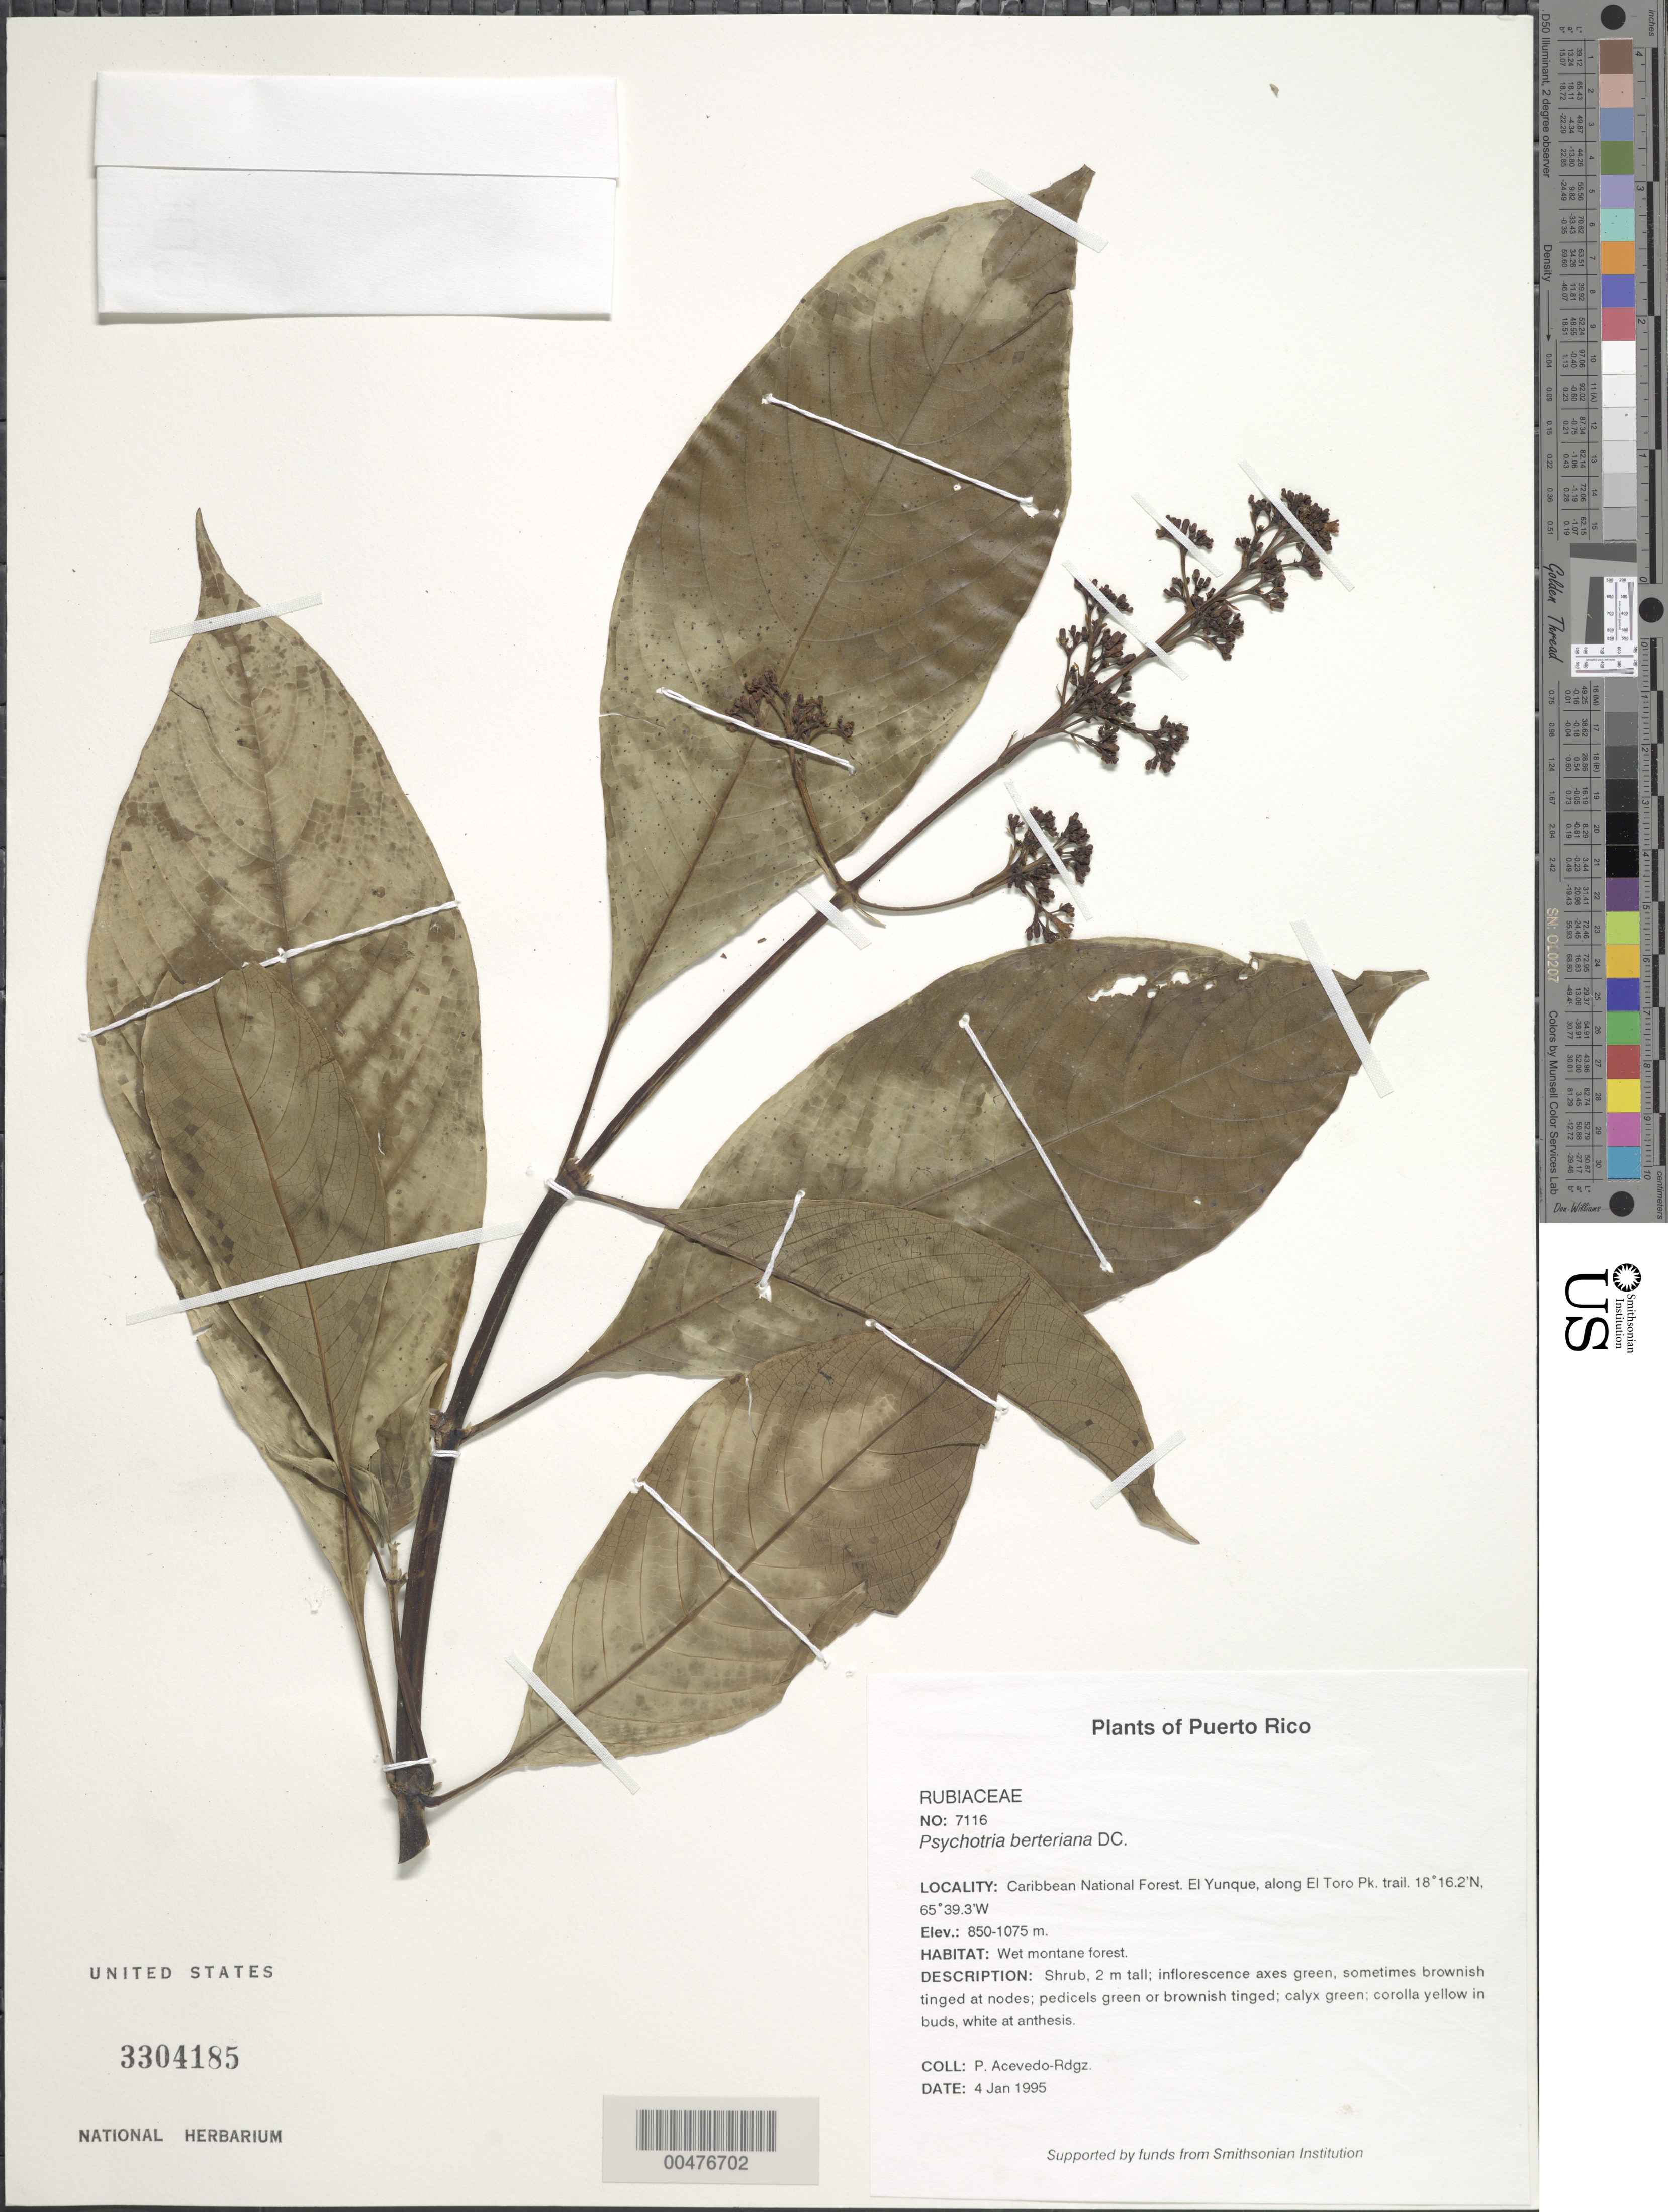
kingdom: Plantae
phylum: Tracheophyta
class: Magnoliopsida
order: Gentianales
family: Rubiaceae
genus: Psychotria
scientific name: Psychotria berteroana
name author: DC.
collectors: P. Acevedo-Rodr.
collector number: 7116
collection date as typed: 04 Jan 1995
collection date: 1995-01-04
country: Puerto Rico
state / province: Río Grande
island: Puerto Rico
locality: Río Grande; Caribbean National Forest. El Yunque, along El Toro Pk. trail.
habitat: Wet montane forest.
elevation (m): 850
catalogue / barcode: US 3304185